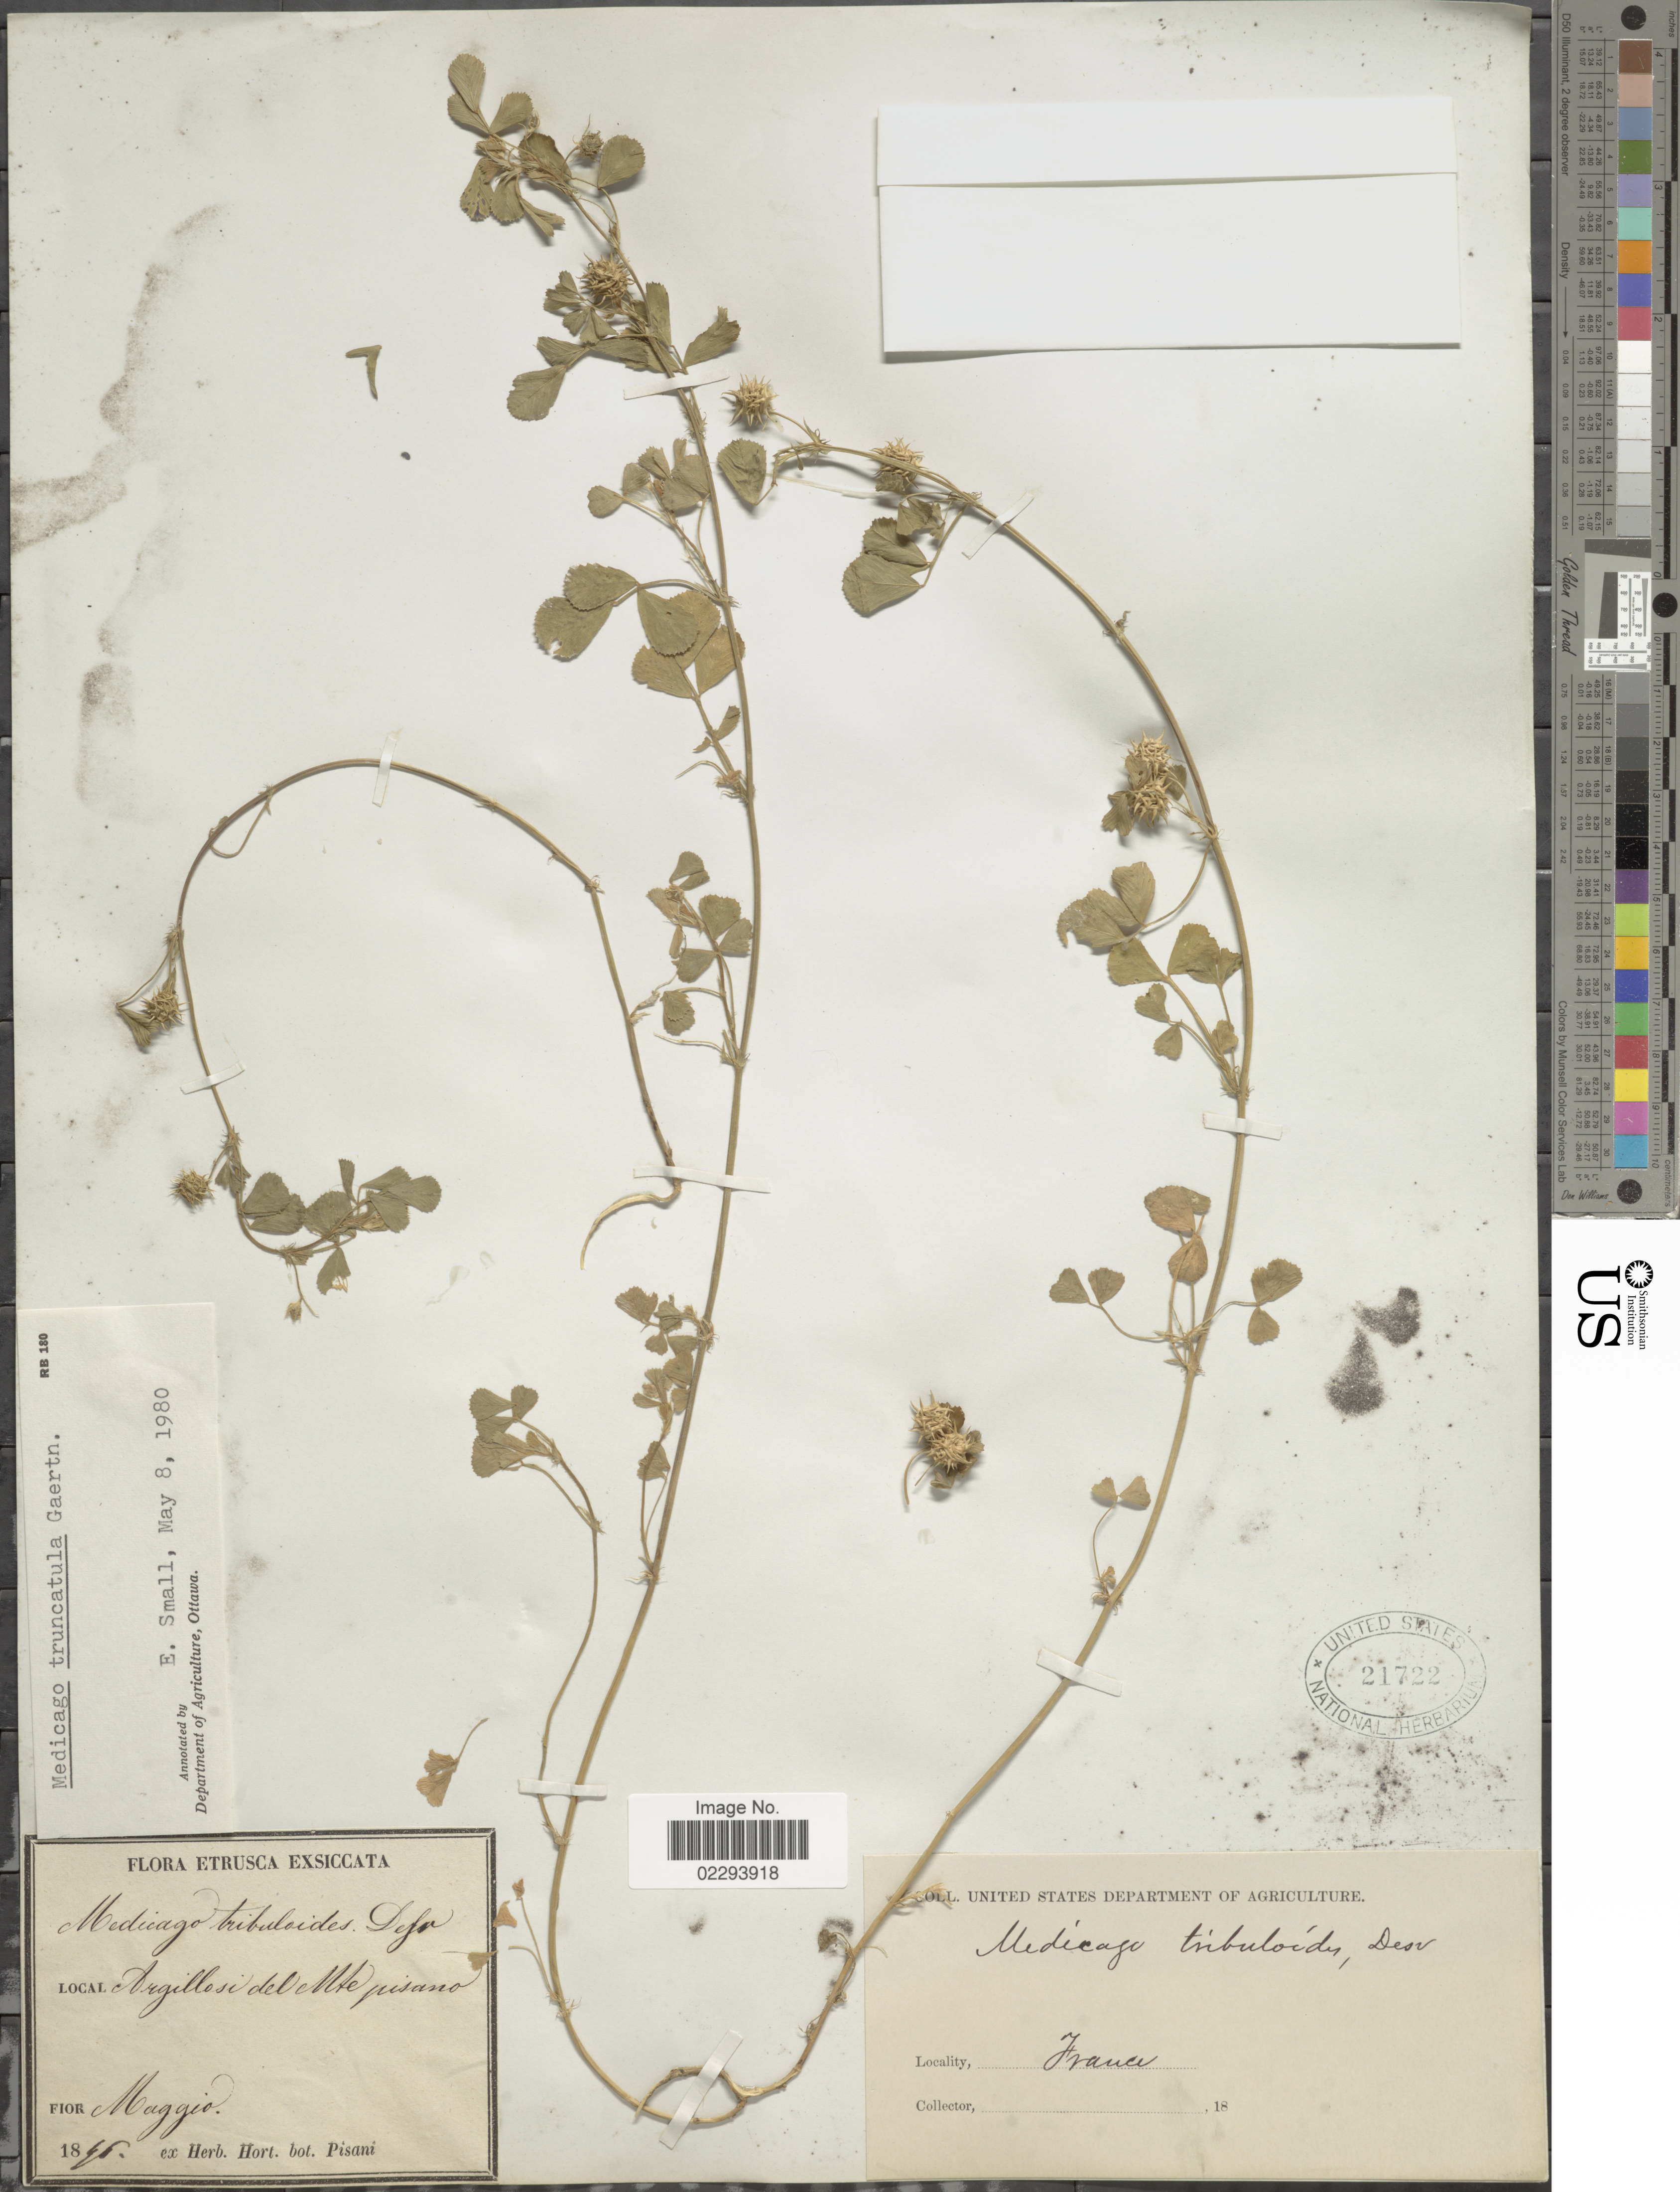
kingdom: Plantae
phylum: Tracheophyta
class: Magnoliopsida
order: Fabales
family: Fabaceae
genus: Medicago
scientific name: Medicago truncatula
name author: Gaertn.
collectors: ex herb. Hort. Bot. Pisani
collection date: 1846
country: France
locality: Etrusca, Argillosi del Mte pisano.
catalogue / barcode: US 21722